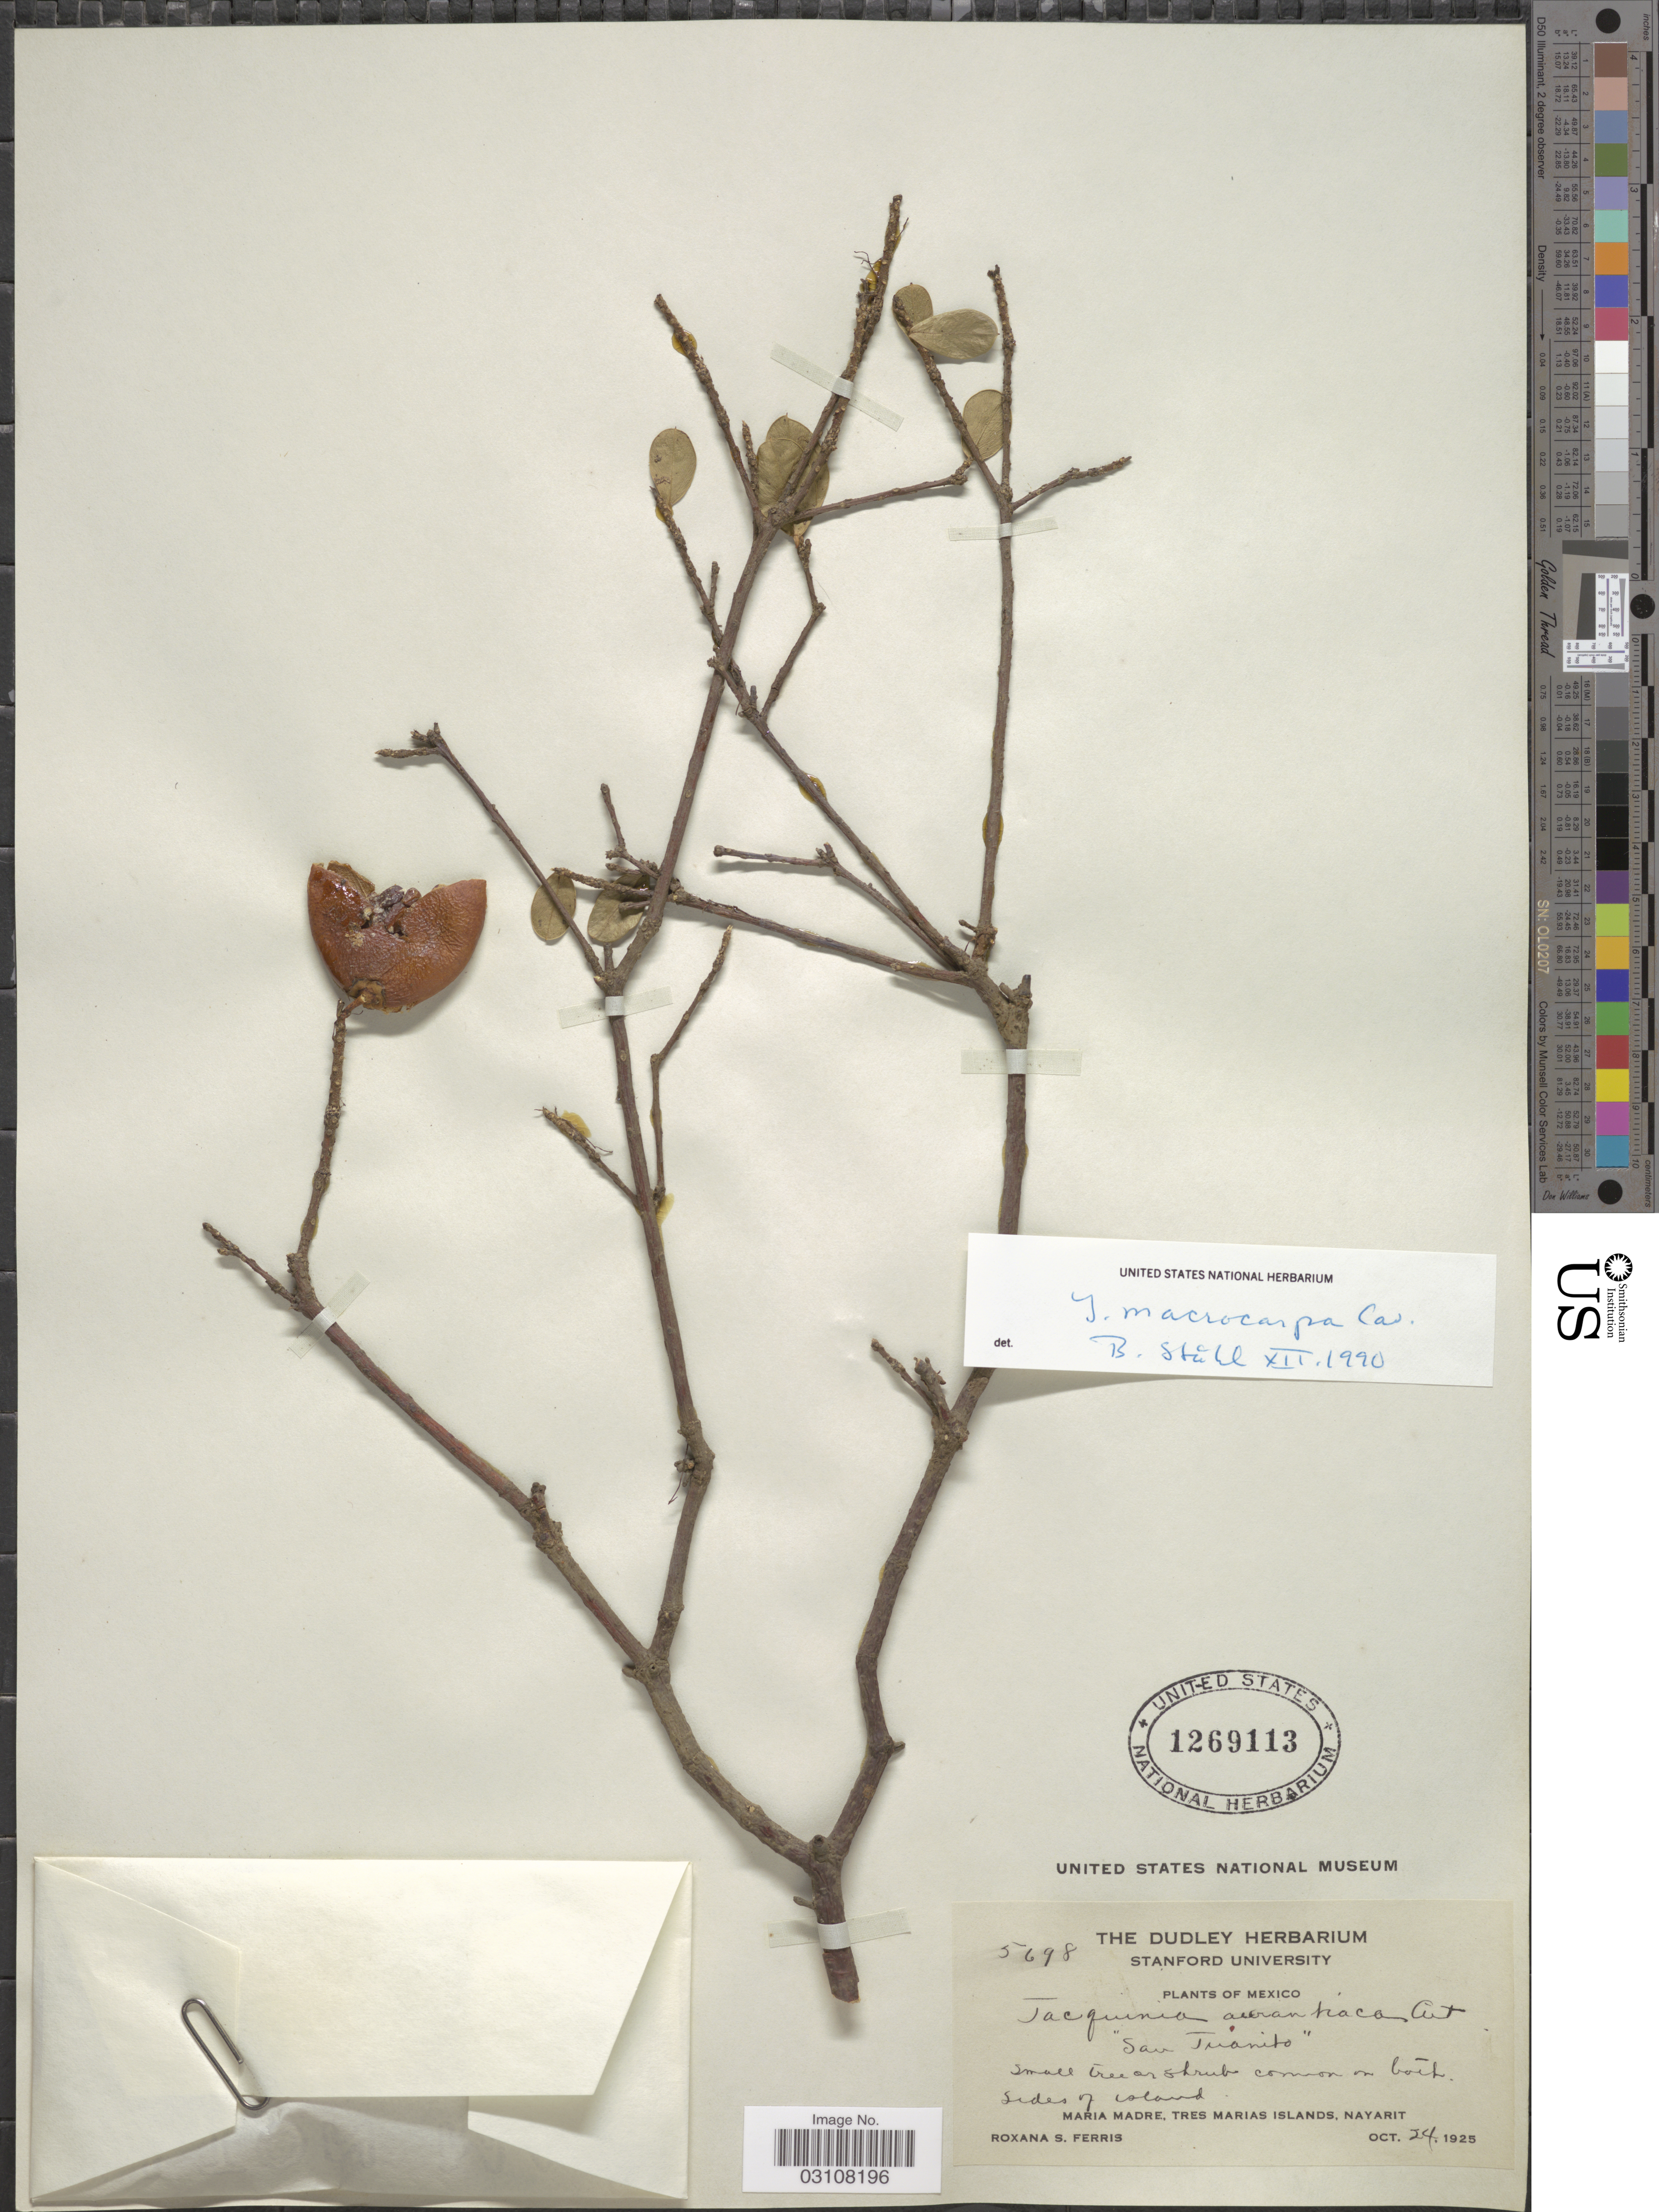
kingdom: Plantae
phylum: Tracheophyta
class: Magnoliopsida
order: Ericales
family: Primulaceae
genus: Jacquinia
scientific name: Jacquinia macrocarpa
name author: Cav.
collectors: R. S. Ferris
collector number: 5698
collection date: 1925-10-24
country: Mexico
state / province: Nayarit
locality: Maria Madre, Tres Marias Islands, Nayarit.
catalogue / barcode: US 1269113